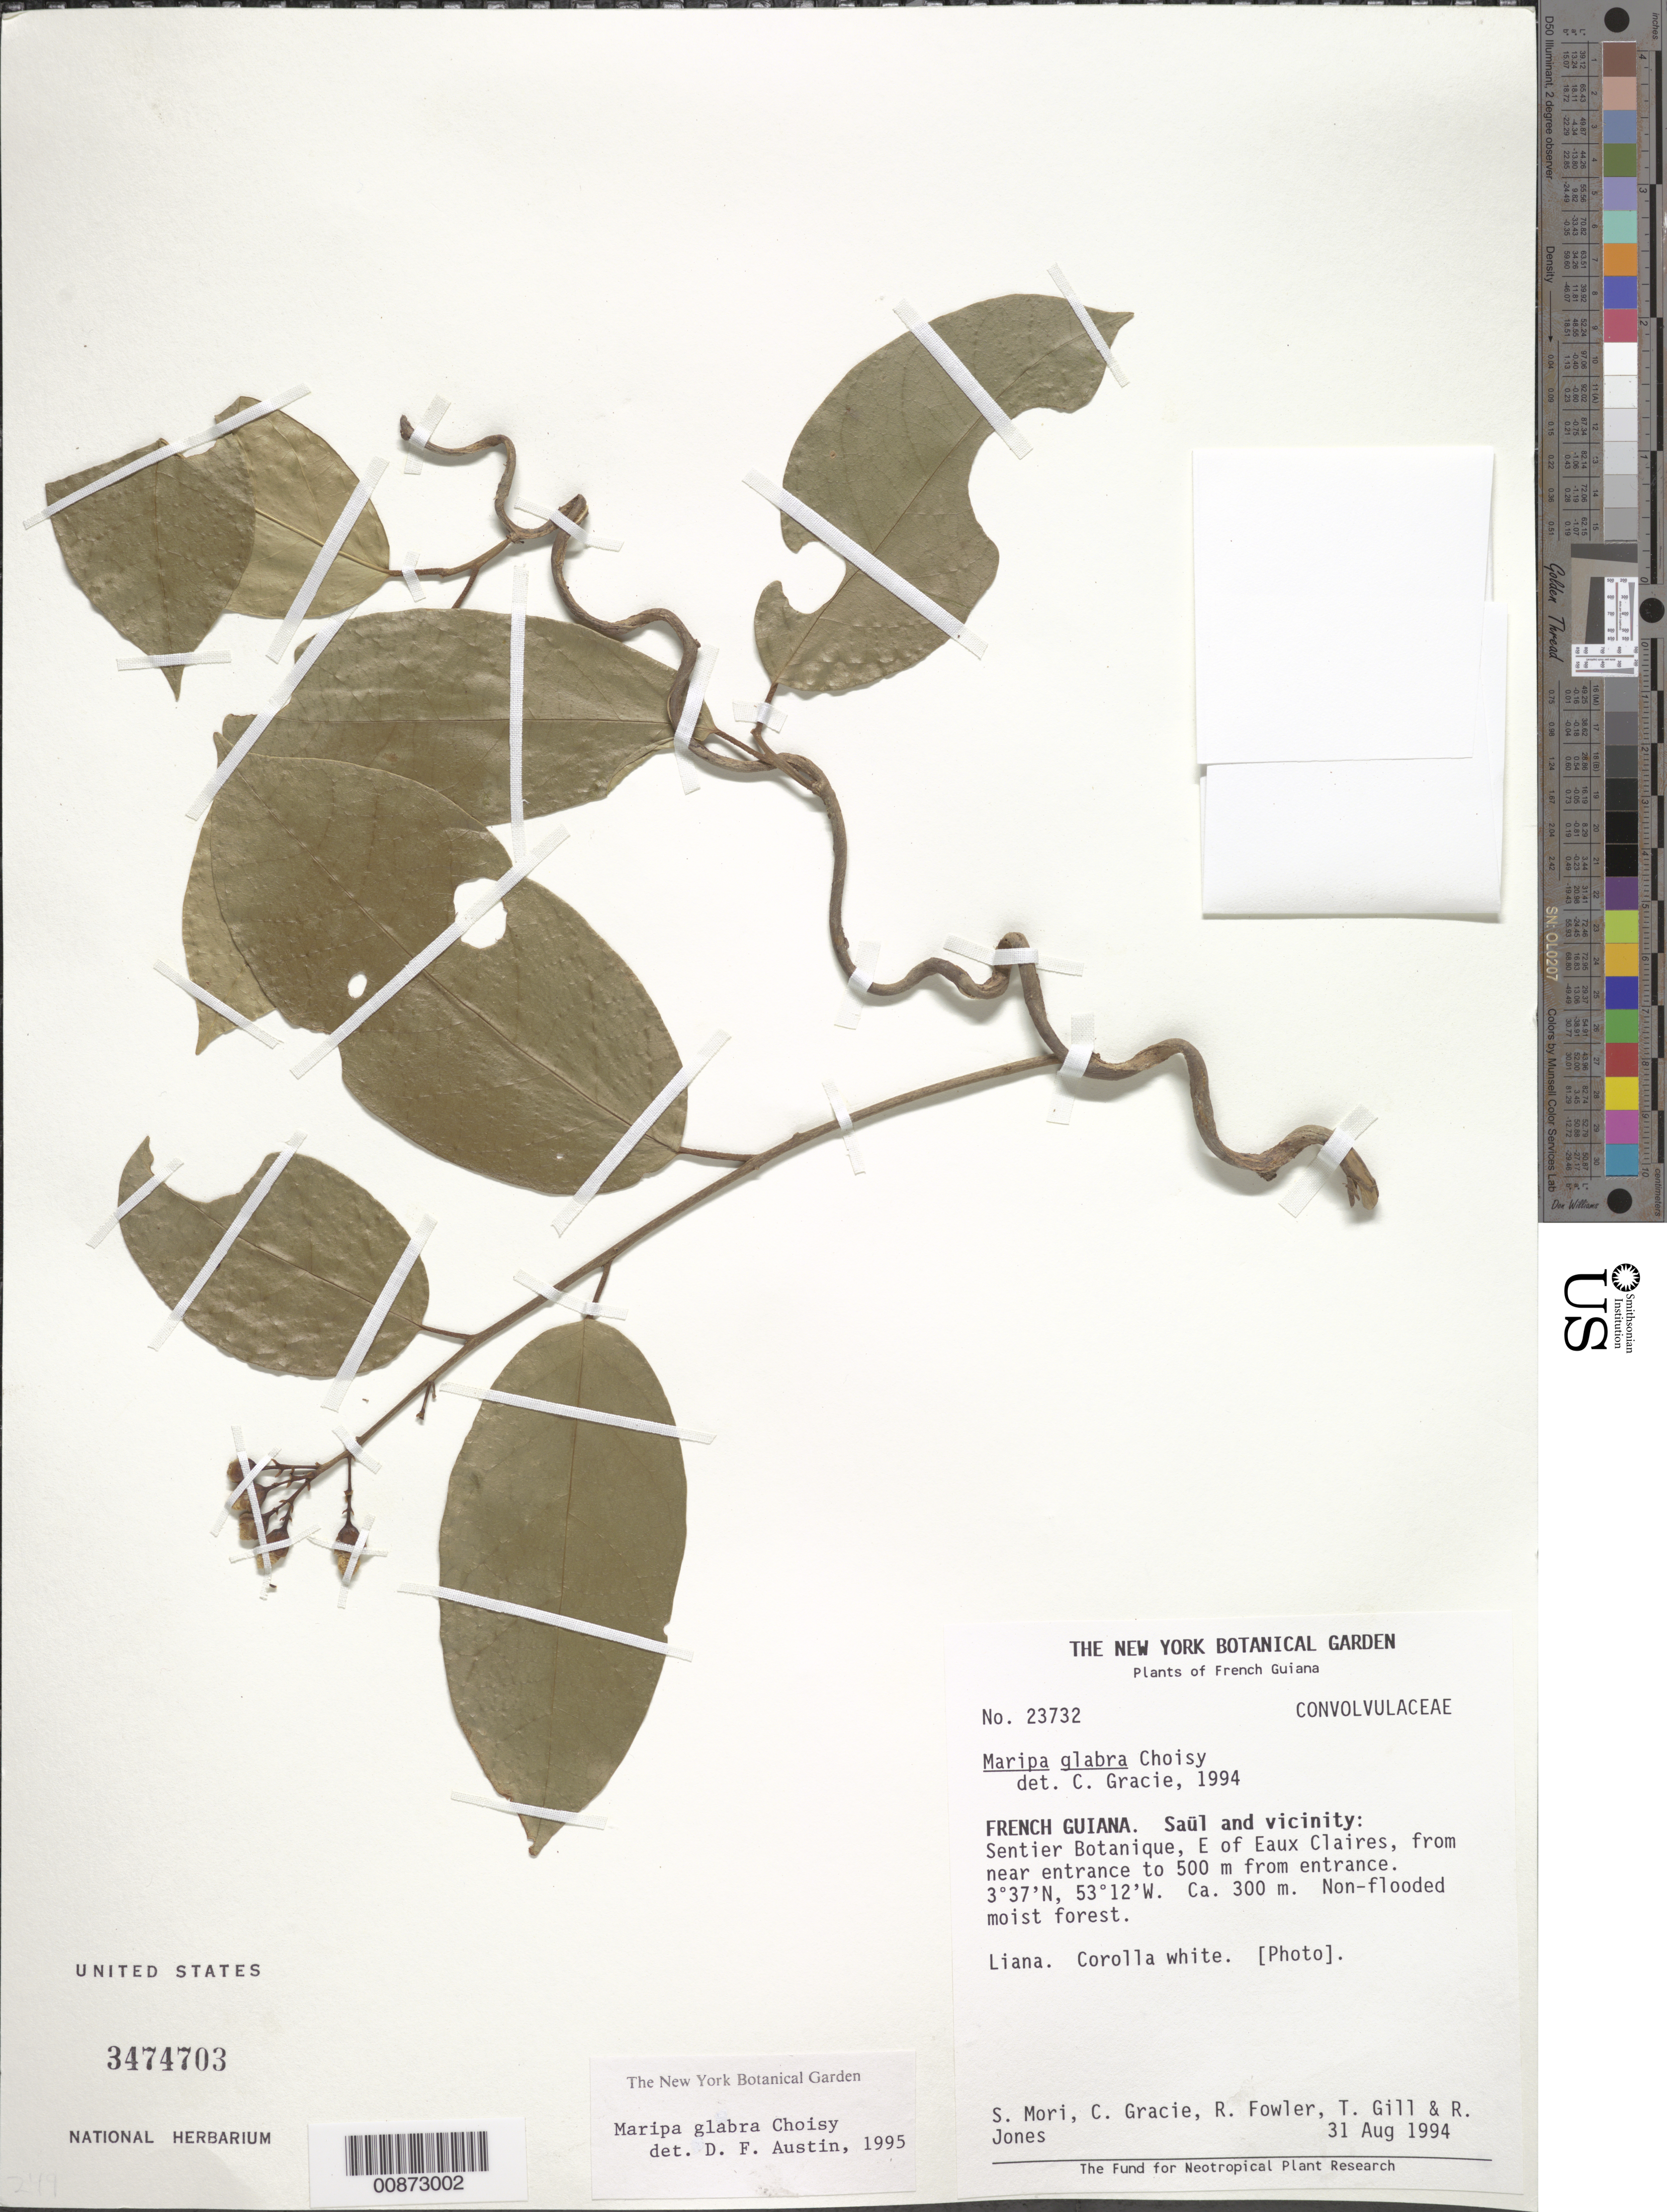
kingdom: Plantae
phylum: Tracheophyta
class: Magnoliopsida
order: Solanales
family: Convolvulaceae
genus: Maripa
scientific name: Maripa glabra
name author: Choisy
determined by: Austin, D. F.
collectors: S. Mori, C. A. Gracie, R. Fowler, T. Gill & R. Jones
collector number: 23732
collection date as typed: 31-Aug-94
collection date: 1994-08-31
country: French Guiana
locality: Saül and vic., Sentier Botanique, E of Eaux Claires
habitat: Non-flooded moist forest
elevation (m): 300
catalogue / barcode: US 3474703